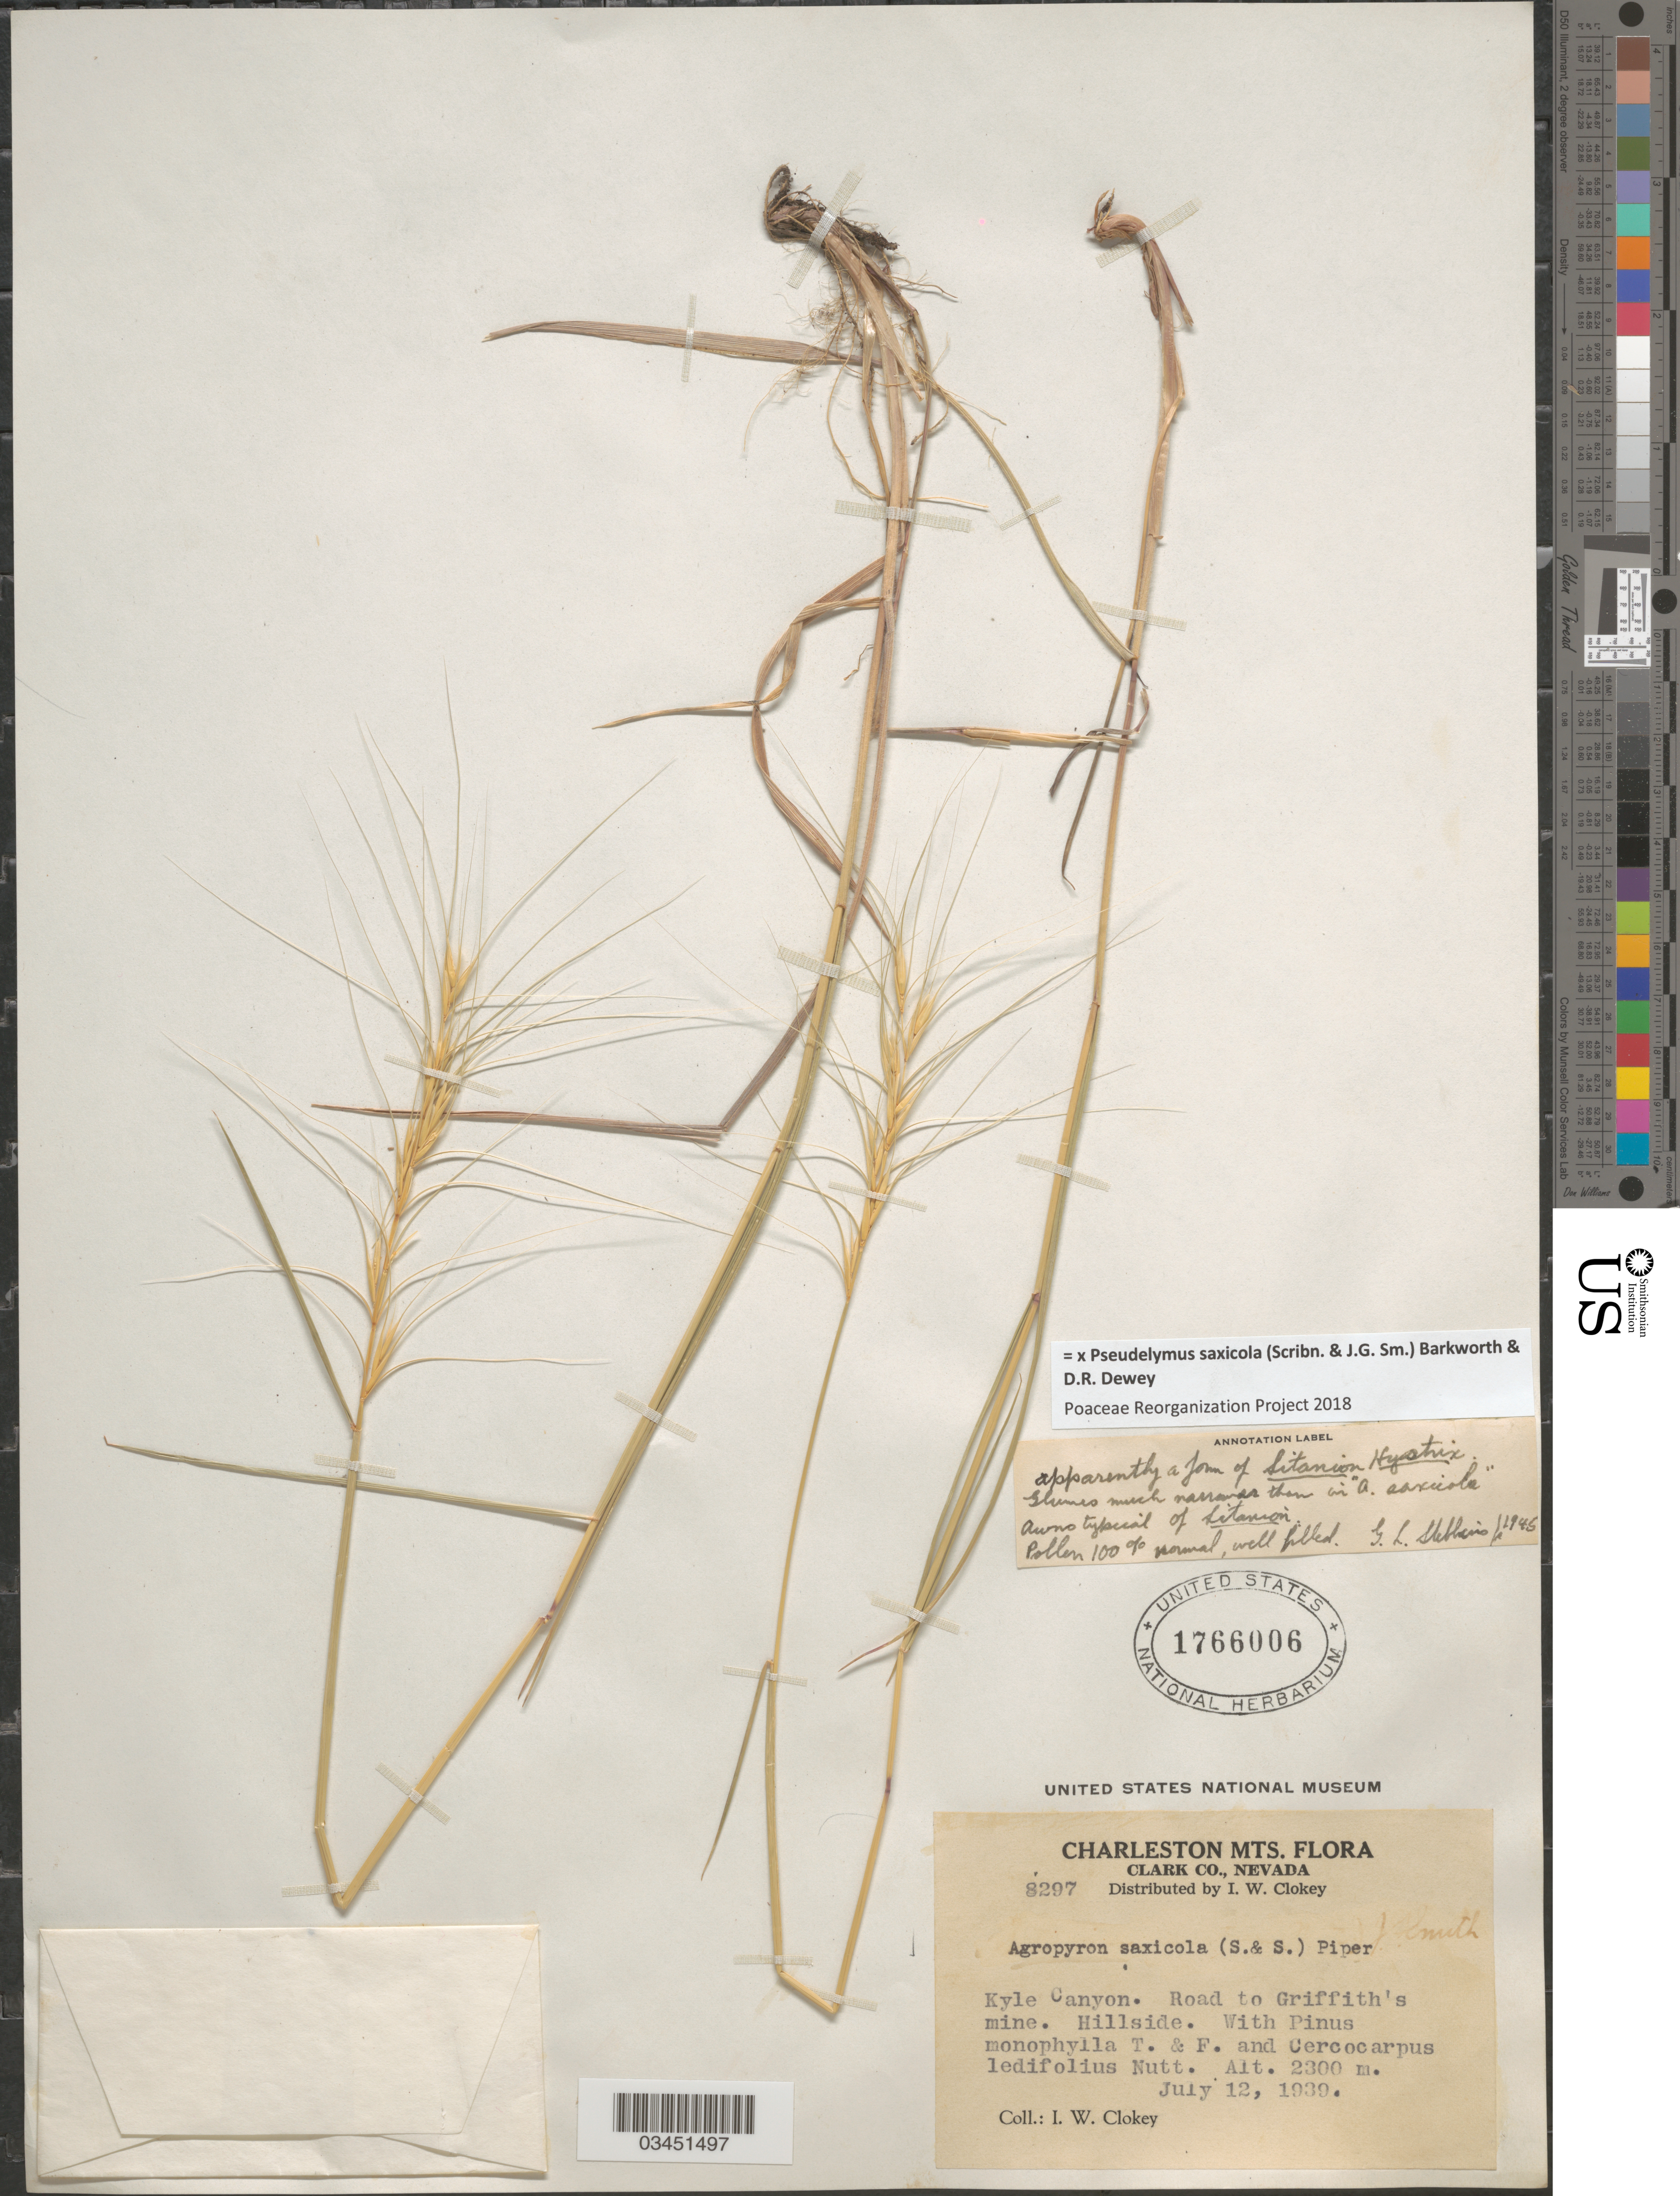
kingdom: Plantae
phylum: Tracheophyta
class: Liliopsida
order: Poales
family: Poaceae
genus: Pseudelymus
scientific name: x Pseudelymus saxicola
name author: (Scribn. & J.G. Sm.) Barkworth & Dewey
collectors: I. W. Clokey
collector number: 8297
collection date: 1939-07-12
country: United States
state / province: Nevada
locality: Charleston Mts. Clark Co. Kyle Canyon. Road to Griffith's mine. Hillside.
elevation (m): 2300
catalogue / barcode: US 1766006